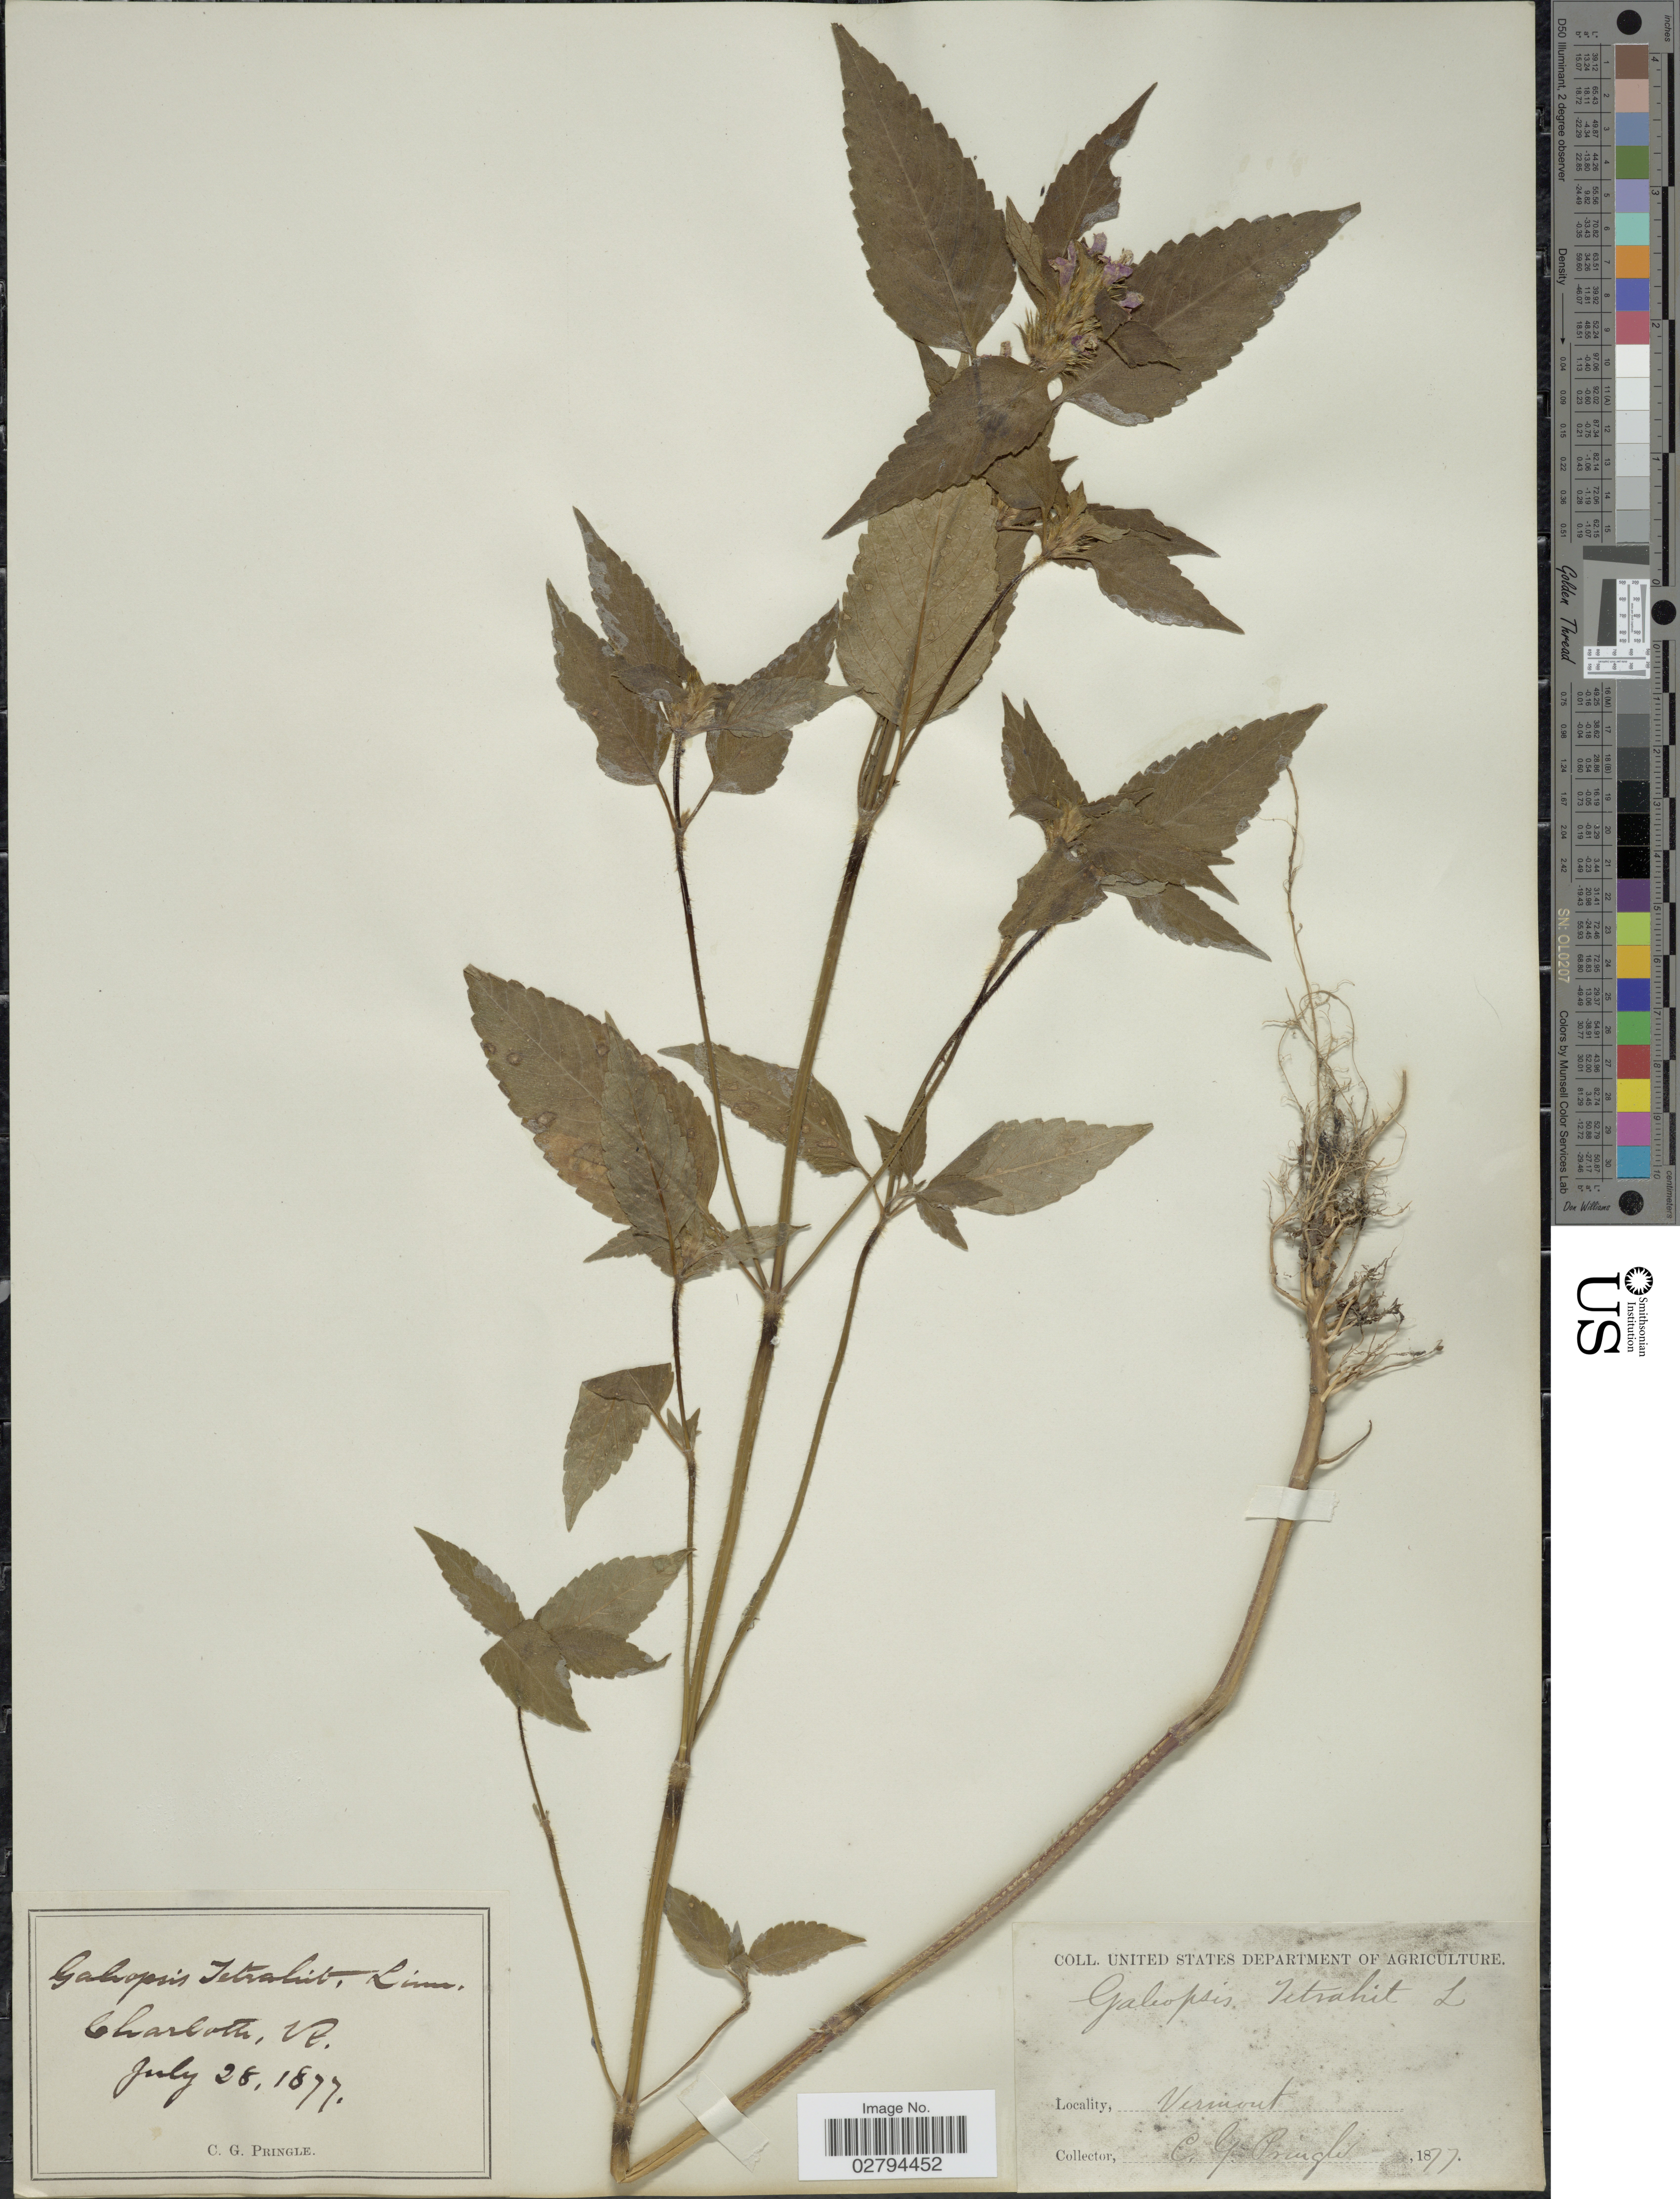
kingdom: Plantae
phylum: Tracheophyta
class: Magnoliopsida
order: Lamiales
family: Lamiaceae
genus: Galeopsis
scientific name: Galeopsis tetrahit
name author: L.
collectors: C. G. Pringle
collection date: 1877-07-28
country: United States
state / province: Vermont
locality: Charlotte.